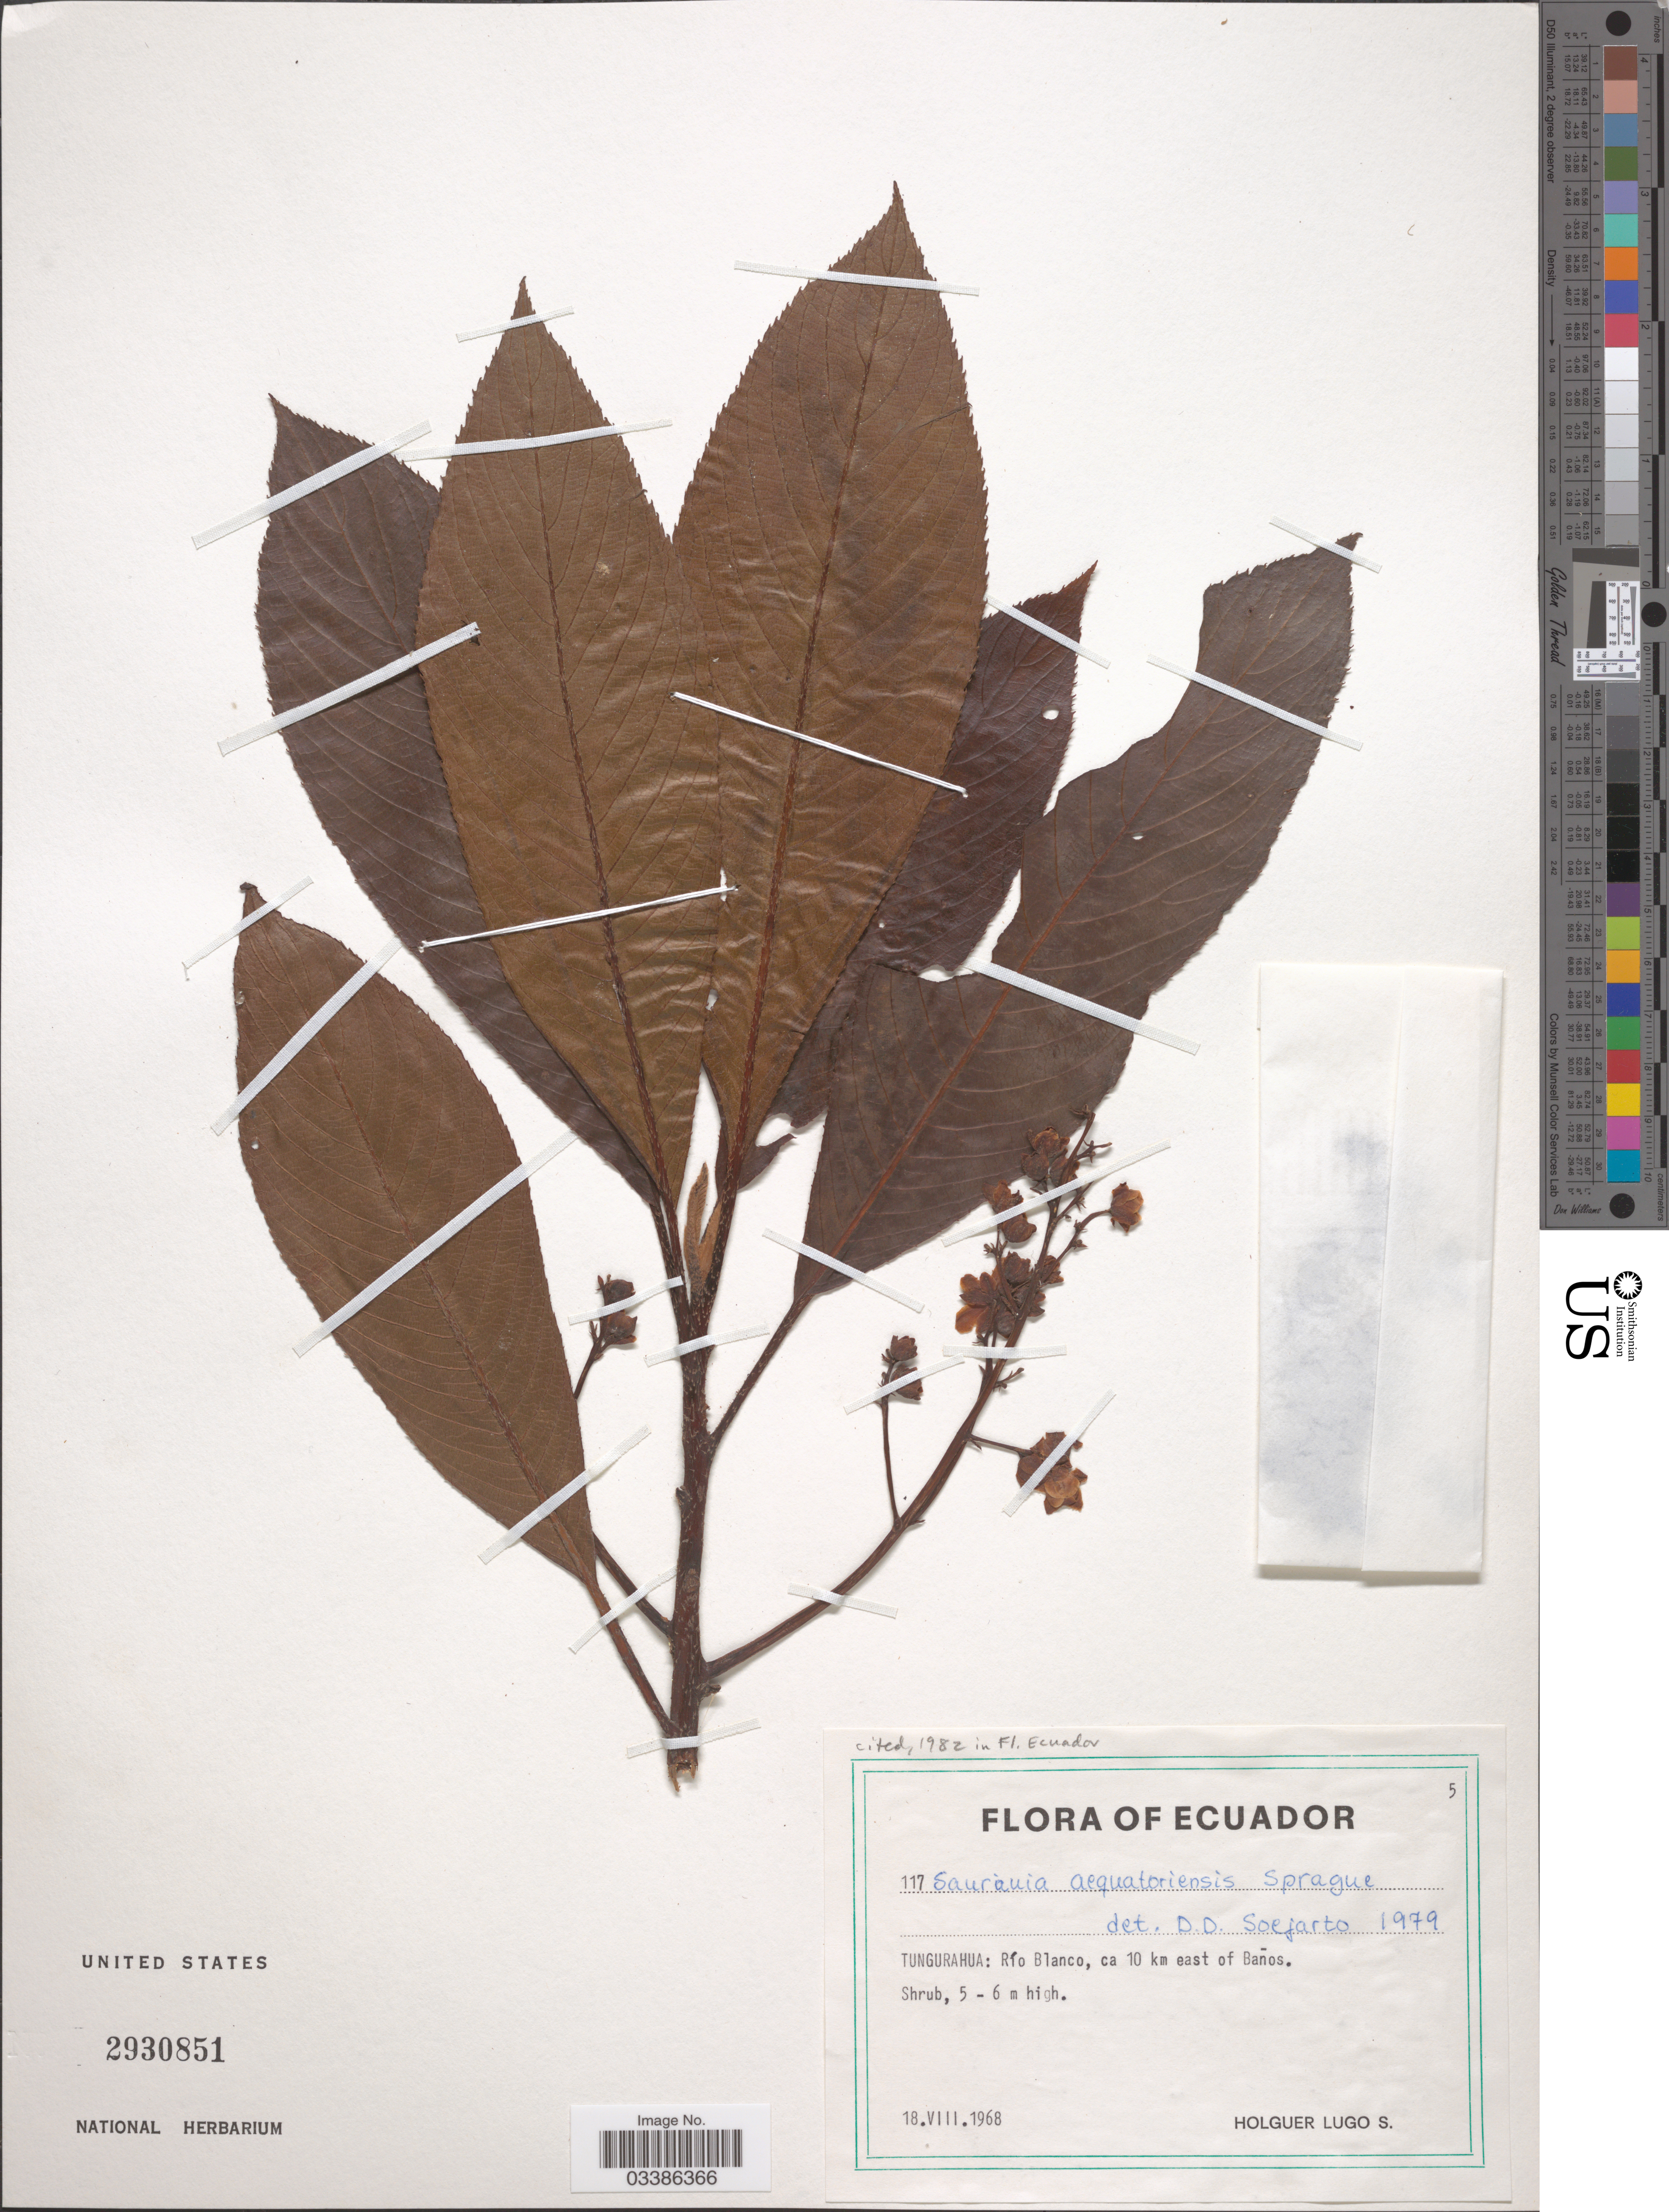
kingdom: Plantae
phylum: Tracheophyta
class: Magnoliopsida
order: Ericales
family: Actinidiaceae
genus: Saurauia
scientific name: Saurauia aequatoriensis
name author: Sprague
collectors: H. Lugo S.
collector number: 117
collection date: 1968-08-18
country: Ecuador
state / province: Tungurahua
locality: Río Blanco, ca 10 km east of Baños.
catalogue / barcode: US 2930851